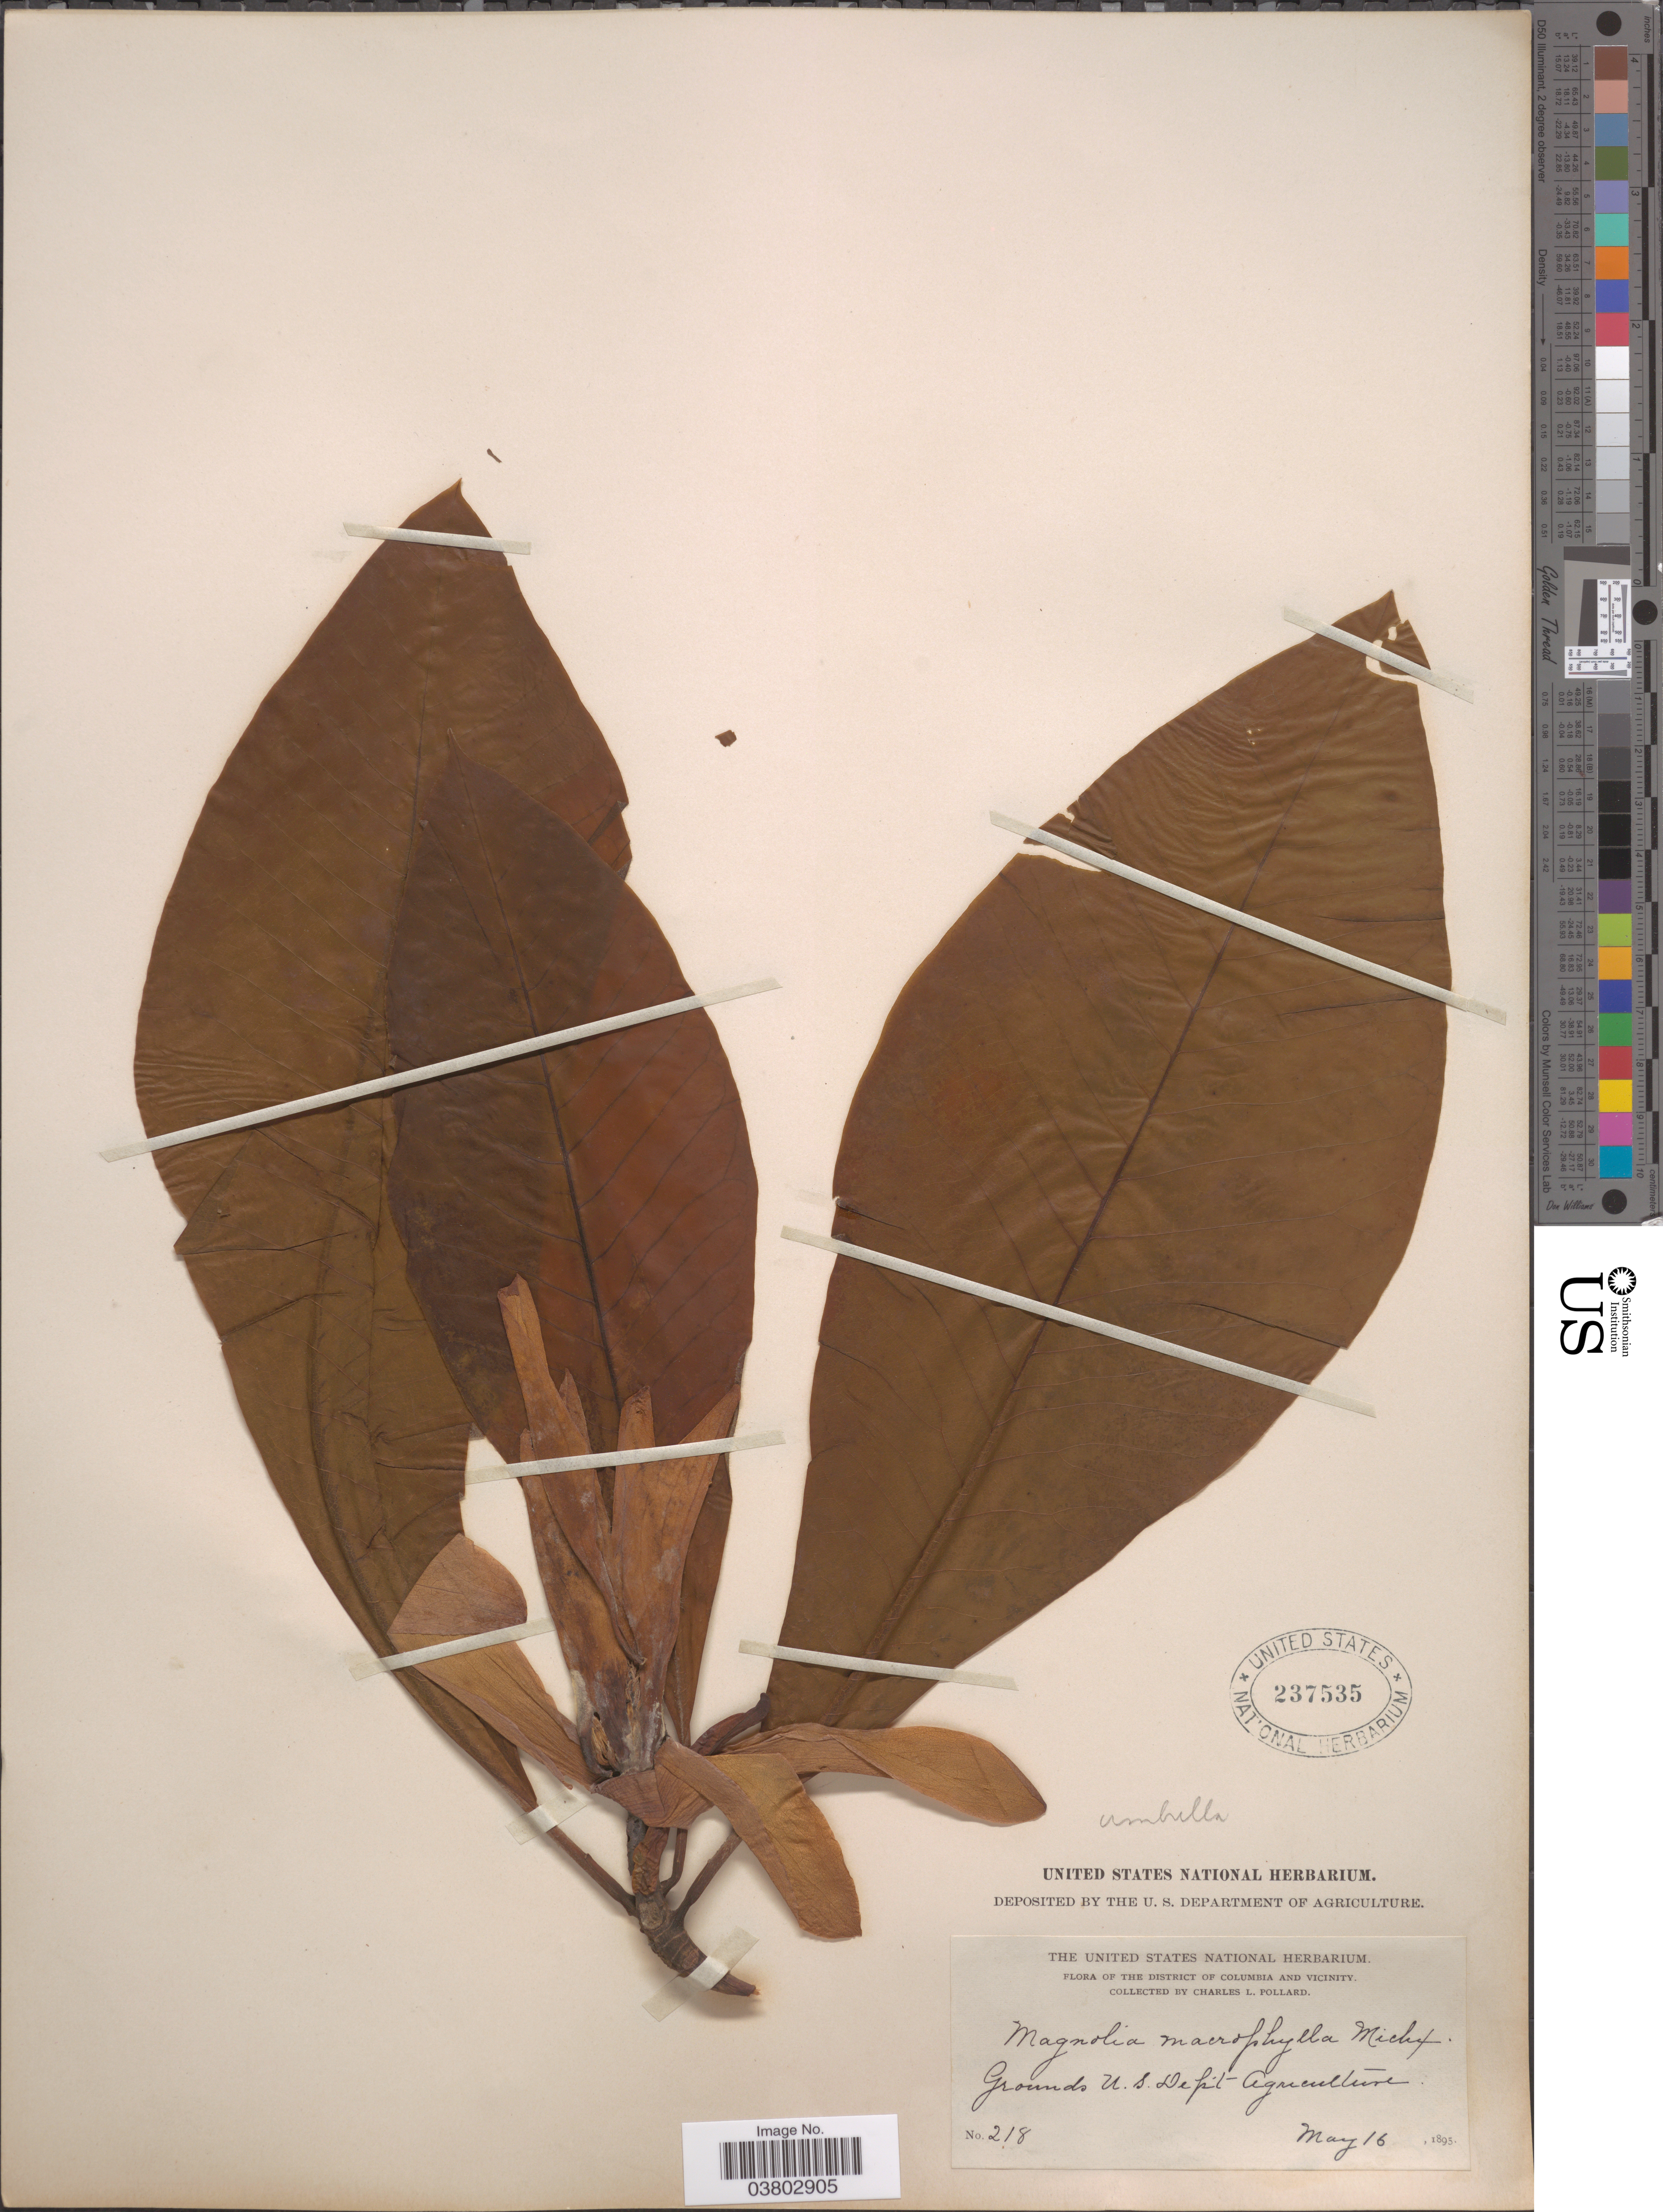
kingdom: Plantae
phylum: Tracheophyta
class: Magnoliopsida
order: Magnoliales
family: Magnoliaceae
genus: Magnolia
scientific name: Magnolia macrophylla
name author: Michx.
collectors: C. L. Pollard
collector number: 218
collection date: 1895-05-16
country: United States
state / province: District of Columbia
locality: District of Columbia and vicinity. Grounds U.S. Dept. Agriculture.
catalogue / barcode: US 237535